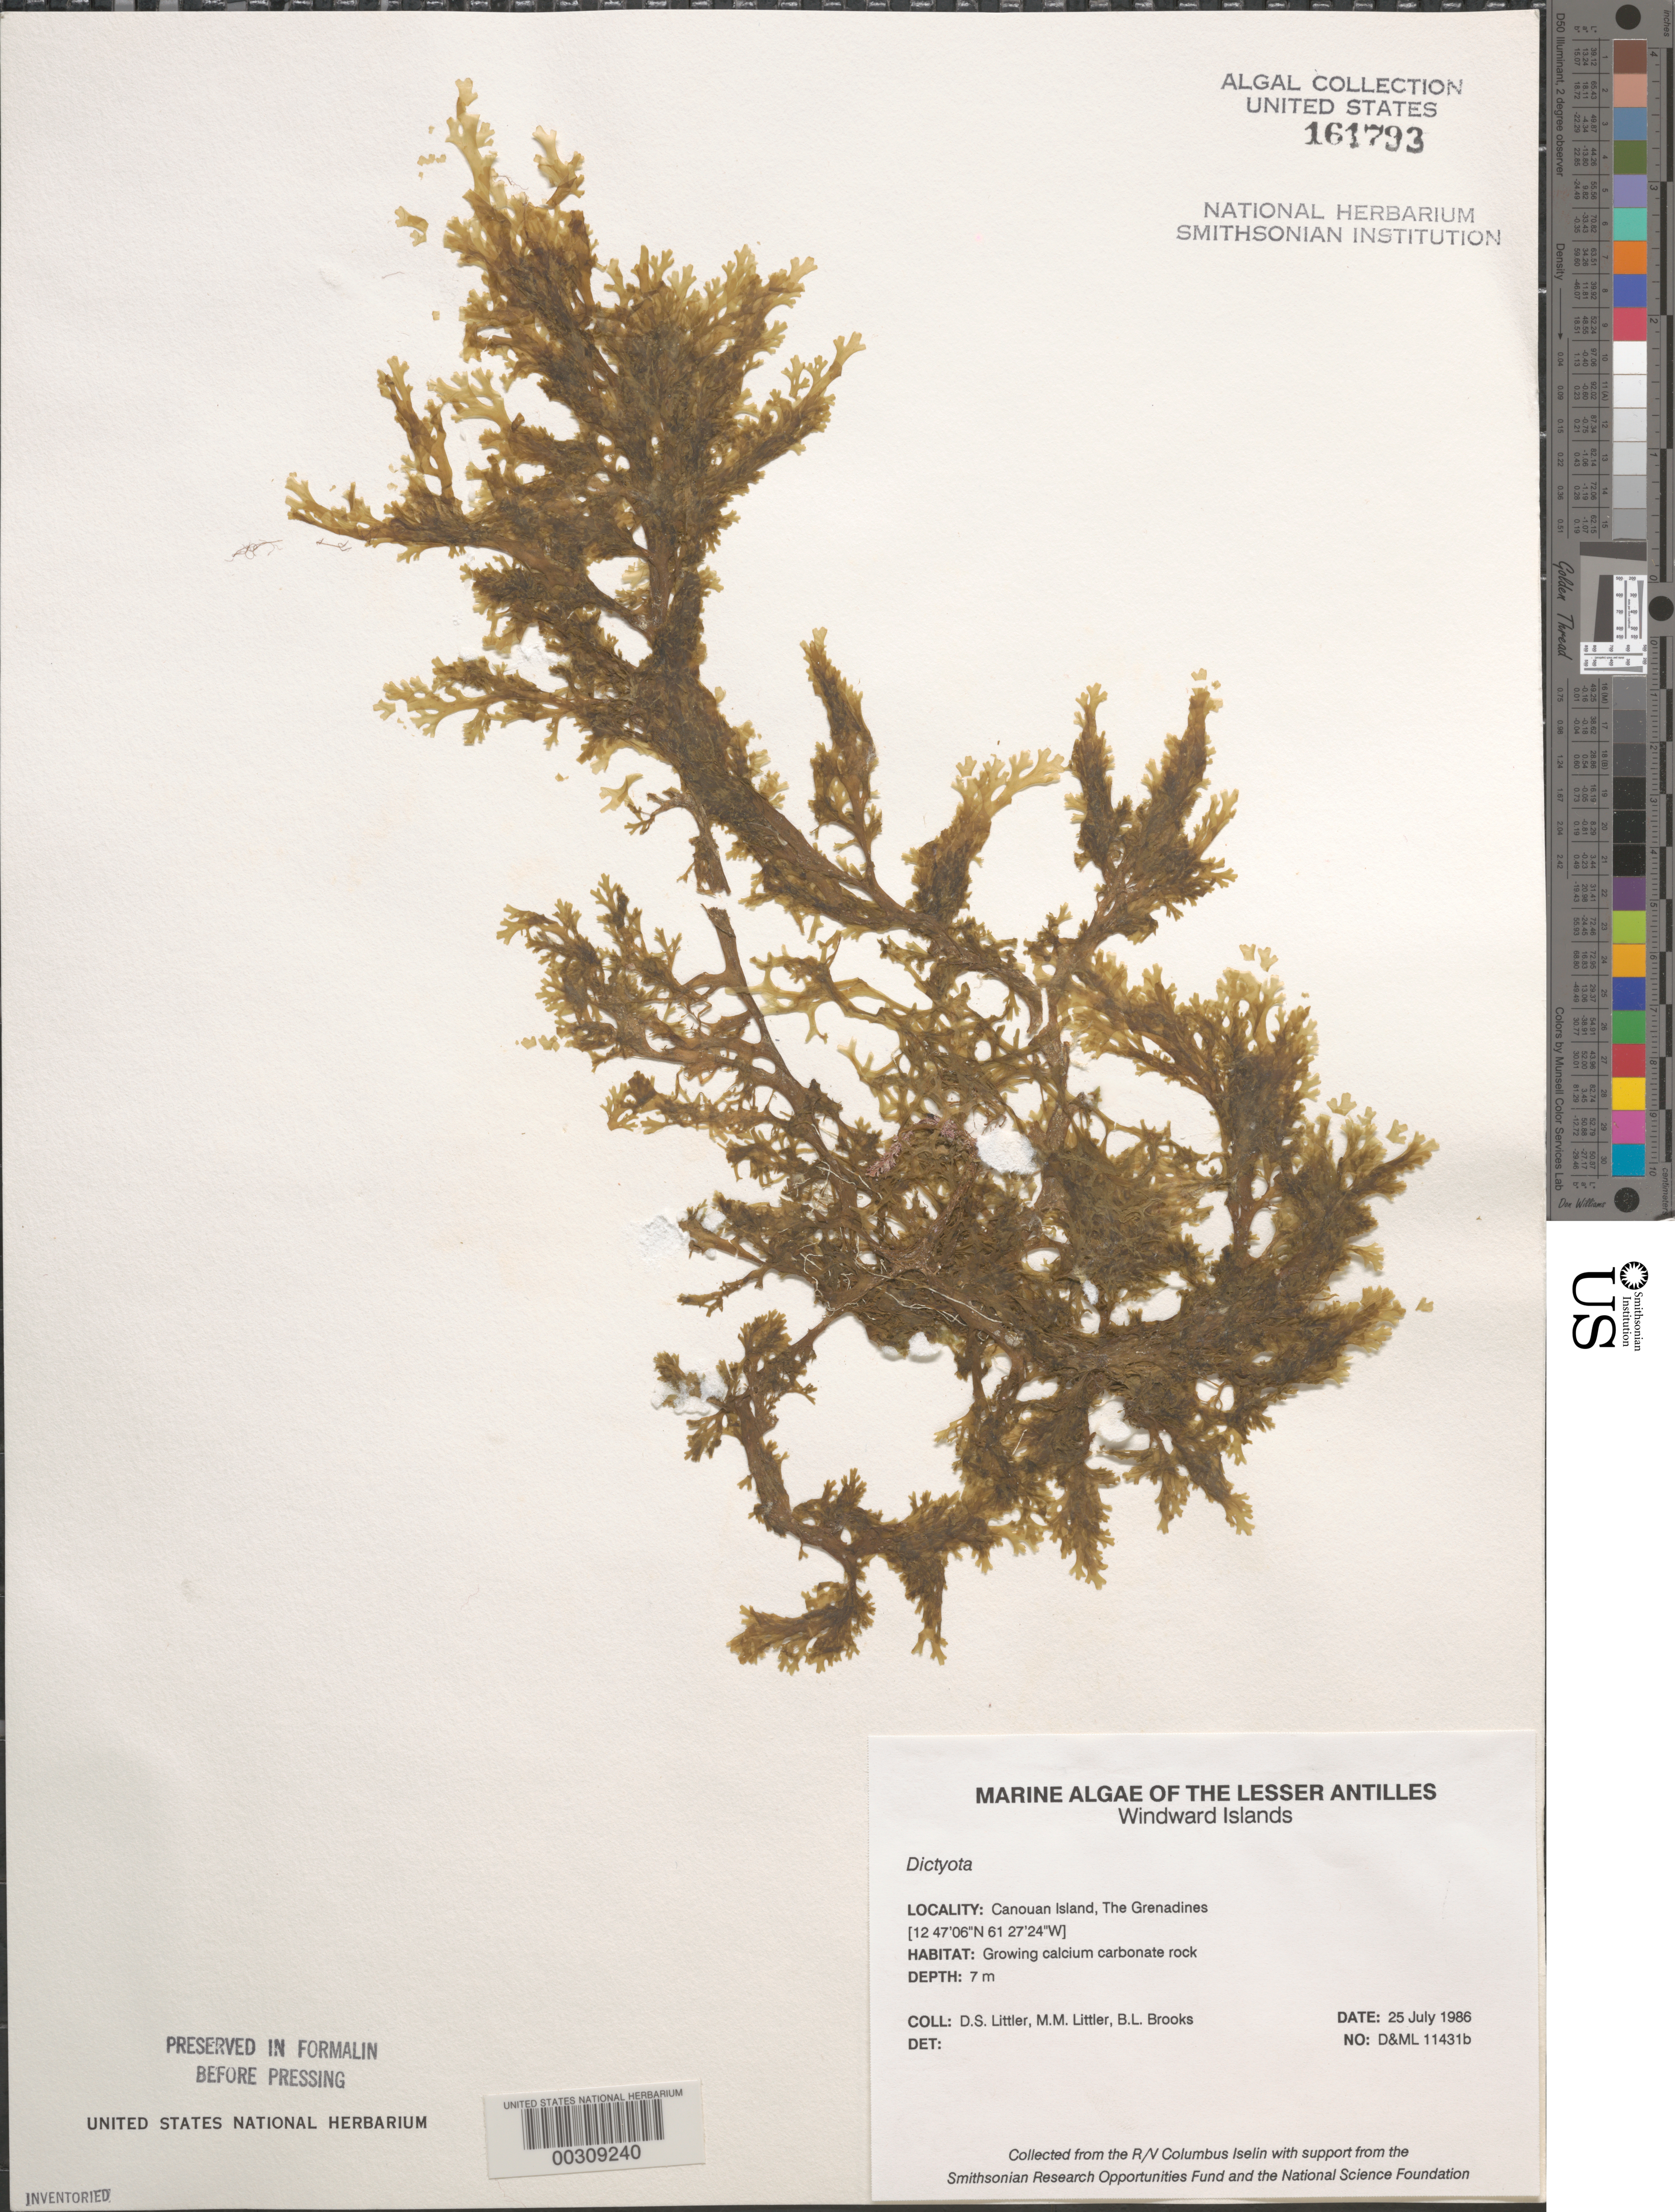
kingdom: Chromista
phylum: Ochrophyta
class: Phaeophyceae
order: Dictyotales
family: Dictyotaceae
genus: Dictyota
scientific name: Dictyota sp.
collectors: D. S. Littler, M. M. Littler & B. Brooks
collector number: D&ML 11431b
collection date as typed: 25 Jul 1986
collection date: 1986-07-25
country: St. Vincent - Grenadines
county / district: Grenadines Parish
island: Canouan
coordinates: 12 47' 06" N, 61 27' 24" W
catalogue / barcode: US 161793